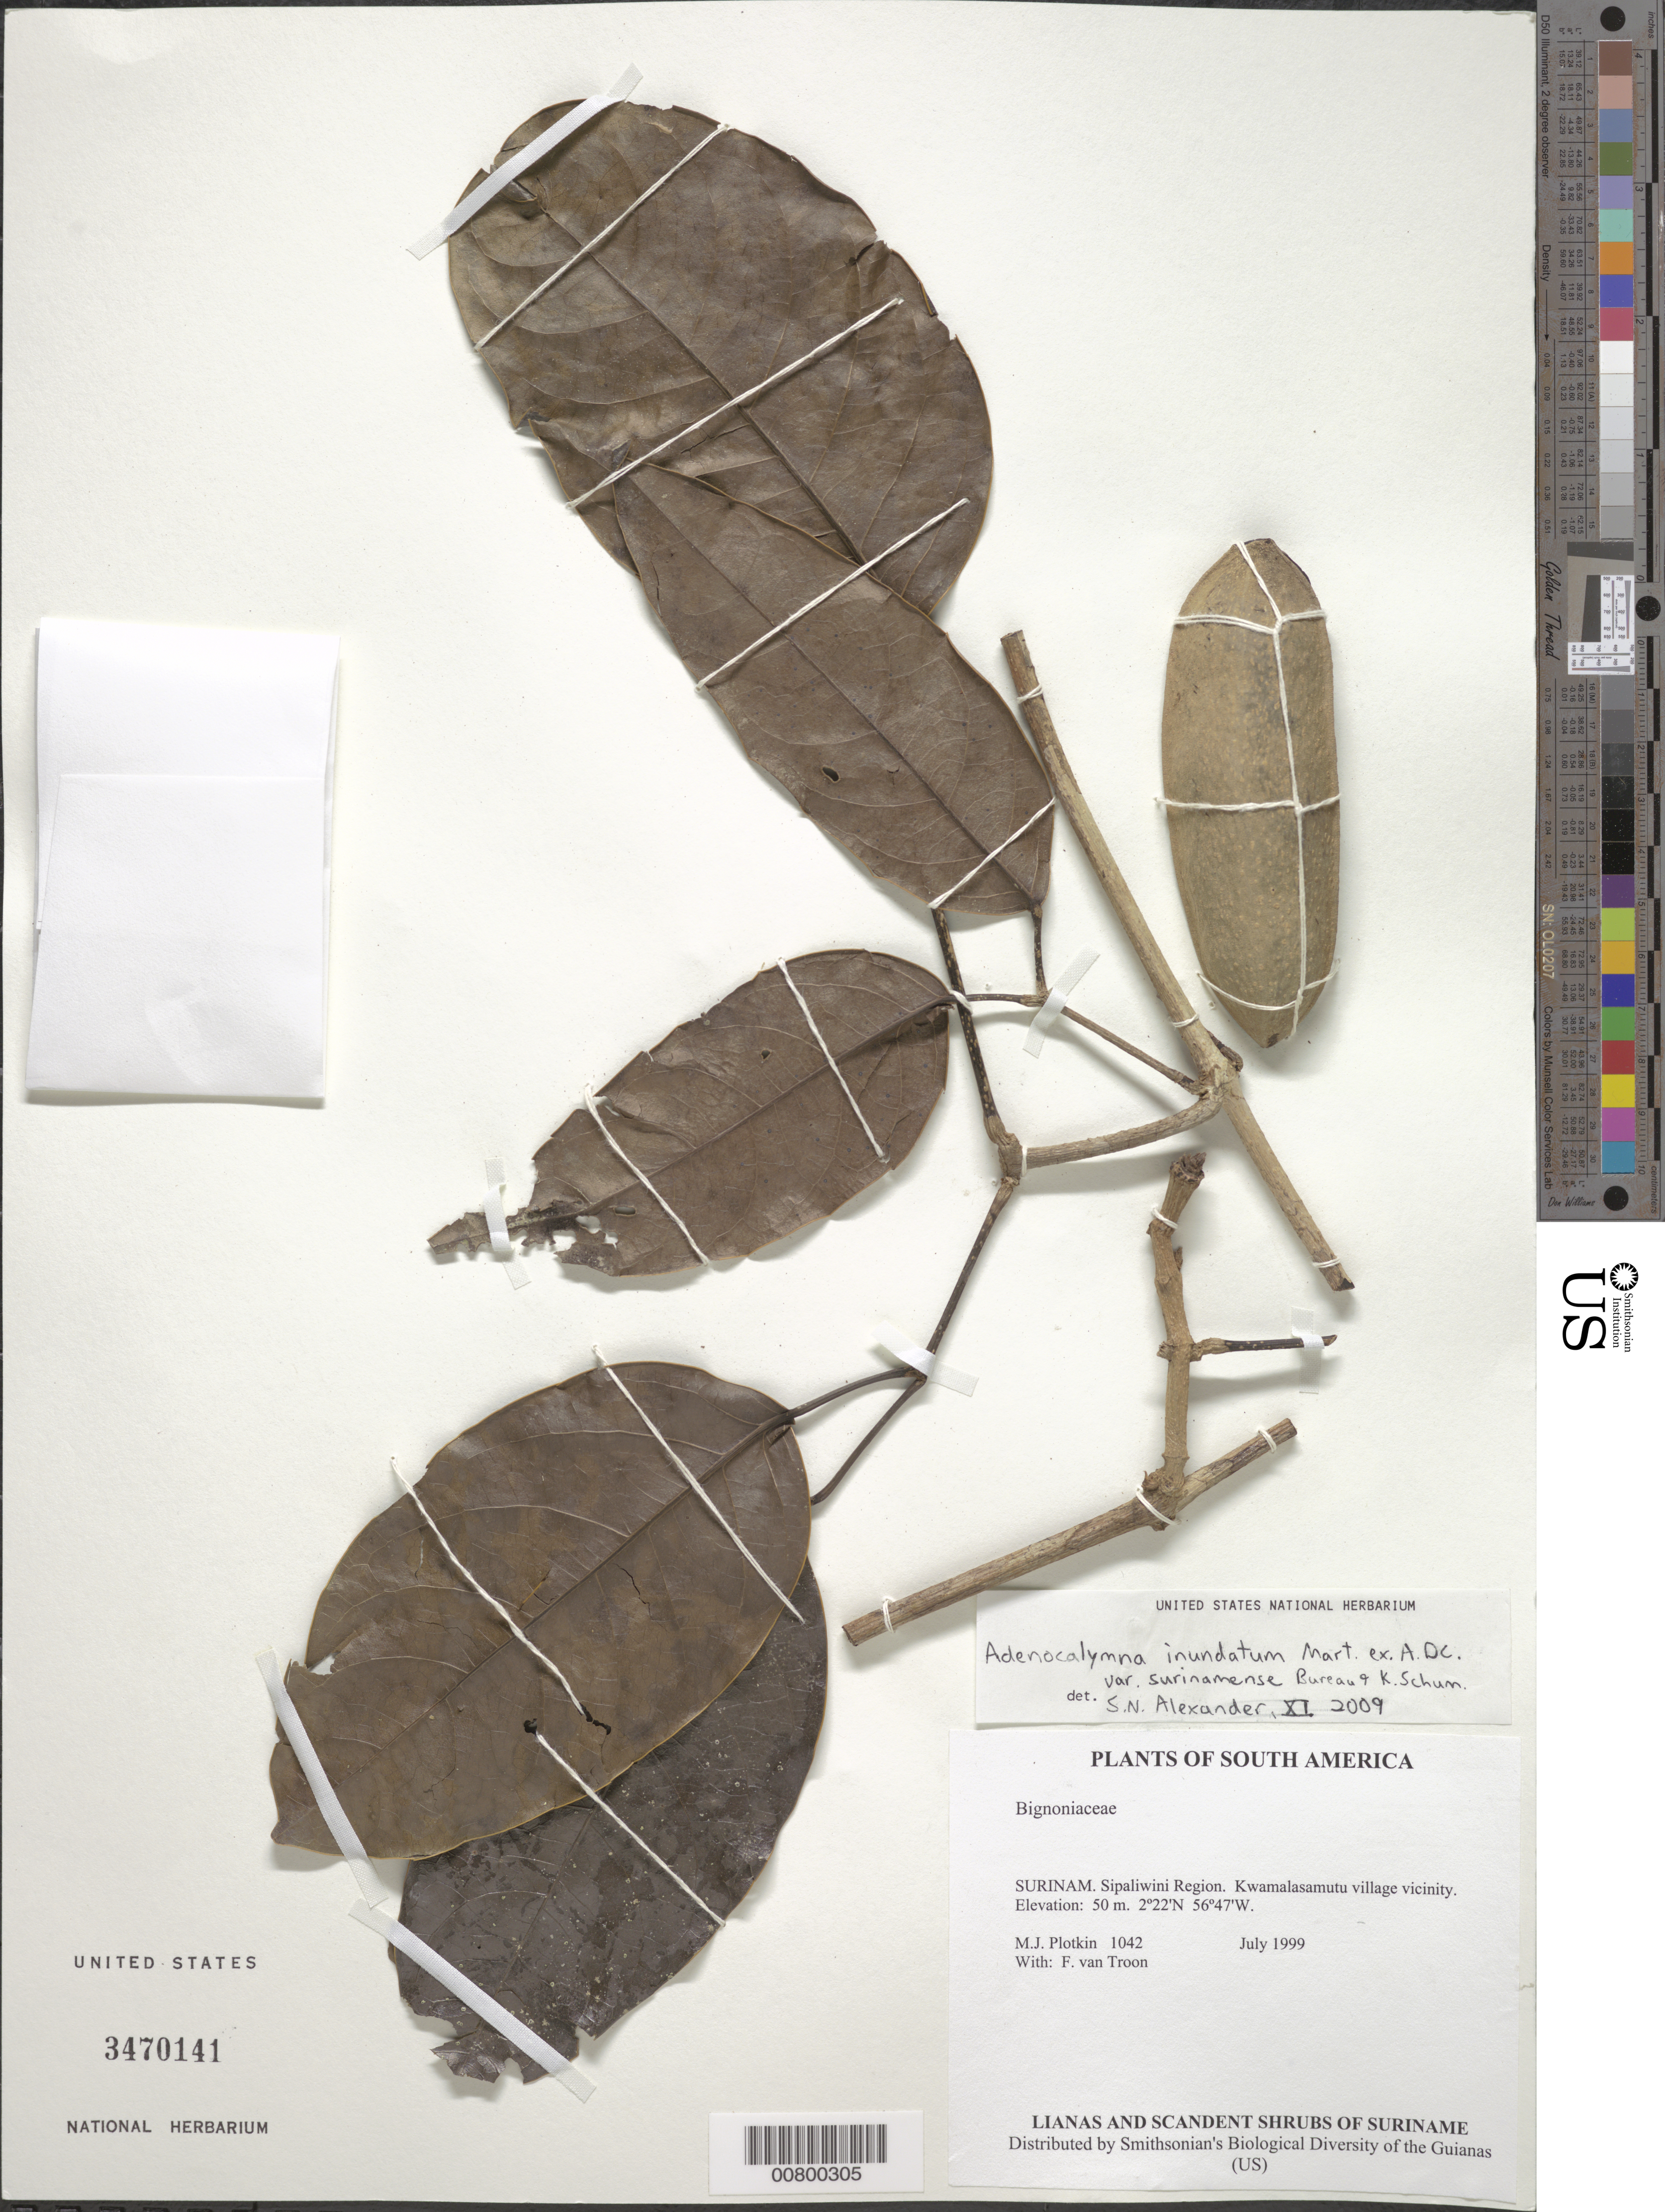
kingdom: Plantae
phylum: Tracheophyta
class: Magnoliopsida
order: Lamiales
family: Bignoniaceae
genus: Adenocalymma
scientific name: Adenocalymma inundatum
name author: Mart. ex DC.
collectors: M. Plotkin & F. Van Troon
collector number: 1042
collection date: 1999-07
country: Suriname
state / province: Sipaliwini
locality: Sipaliwini Region. Kwamalasamutu village vicinity.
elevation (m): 50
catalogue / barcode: US 3470141